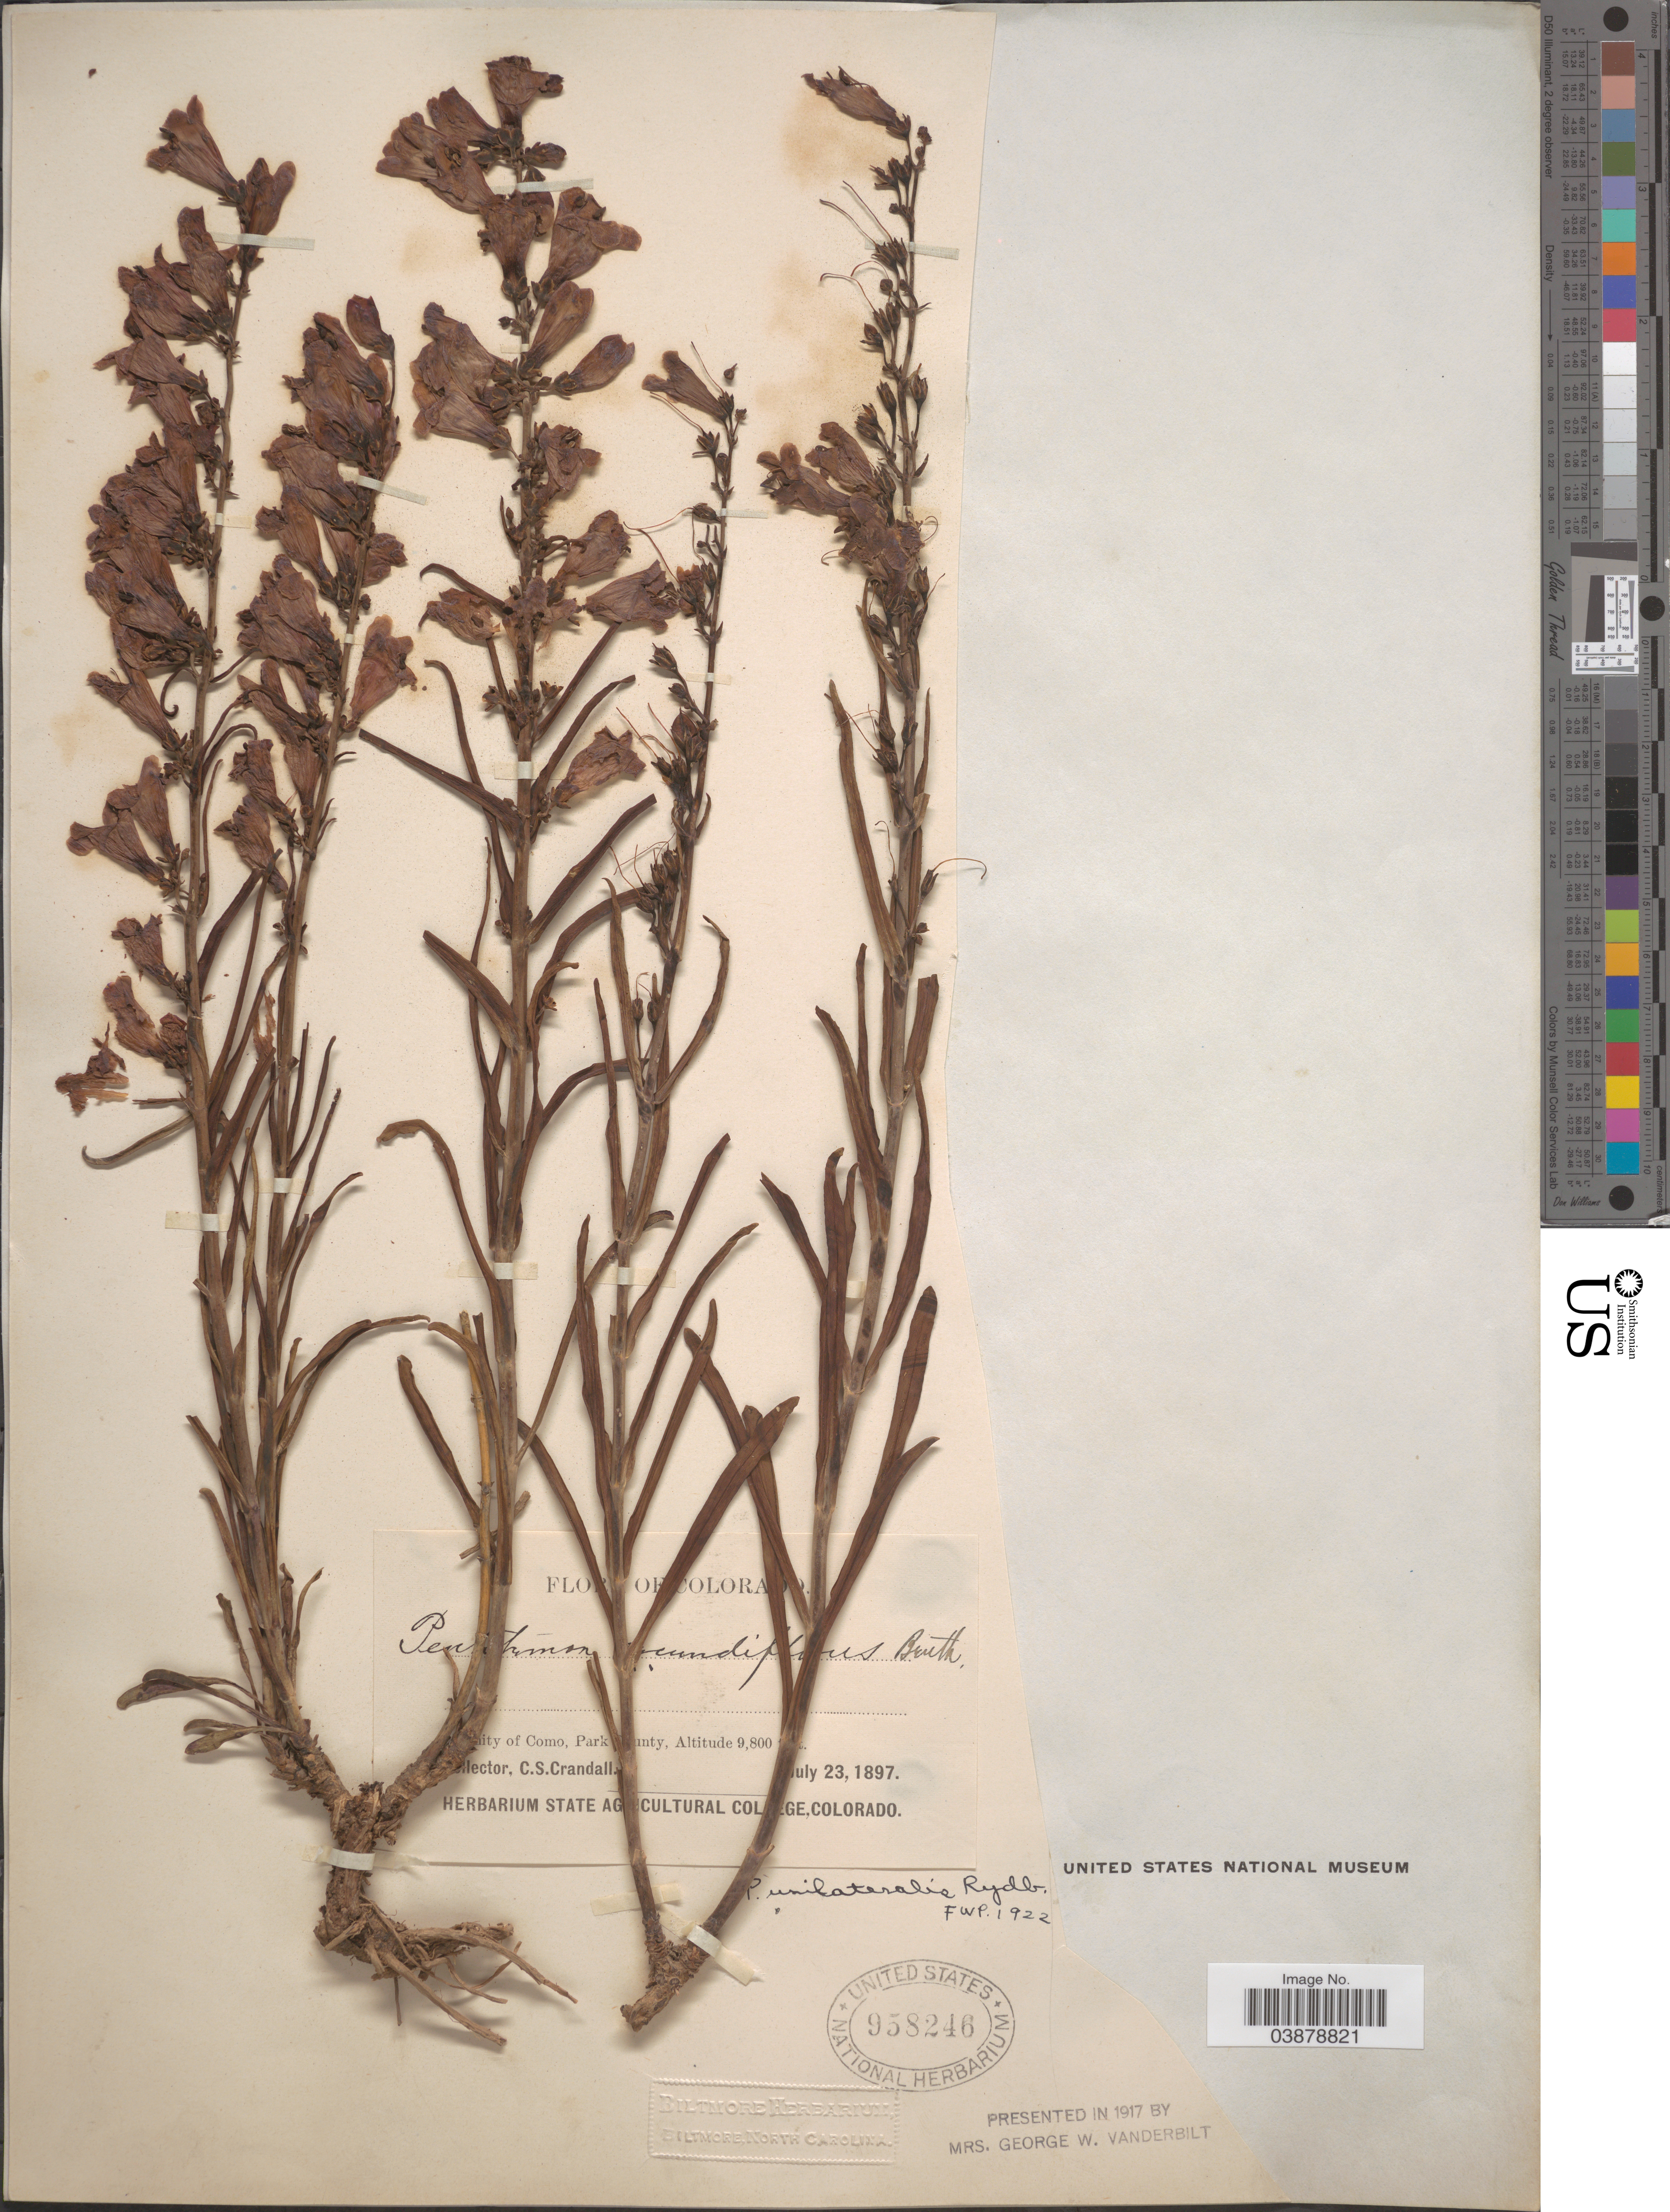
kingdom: Plantae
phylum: Tracheophyta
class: Magnoliopsida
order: Lamiales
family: Plantaginaceae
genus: Penstemon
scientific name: Penstemon unilateralis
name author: Rydb.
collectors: C. Crandall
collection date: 1897-07-23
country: United States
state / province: Colorado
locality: Vicinity of Como, Park County.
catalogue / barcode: US 958246